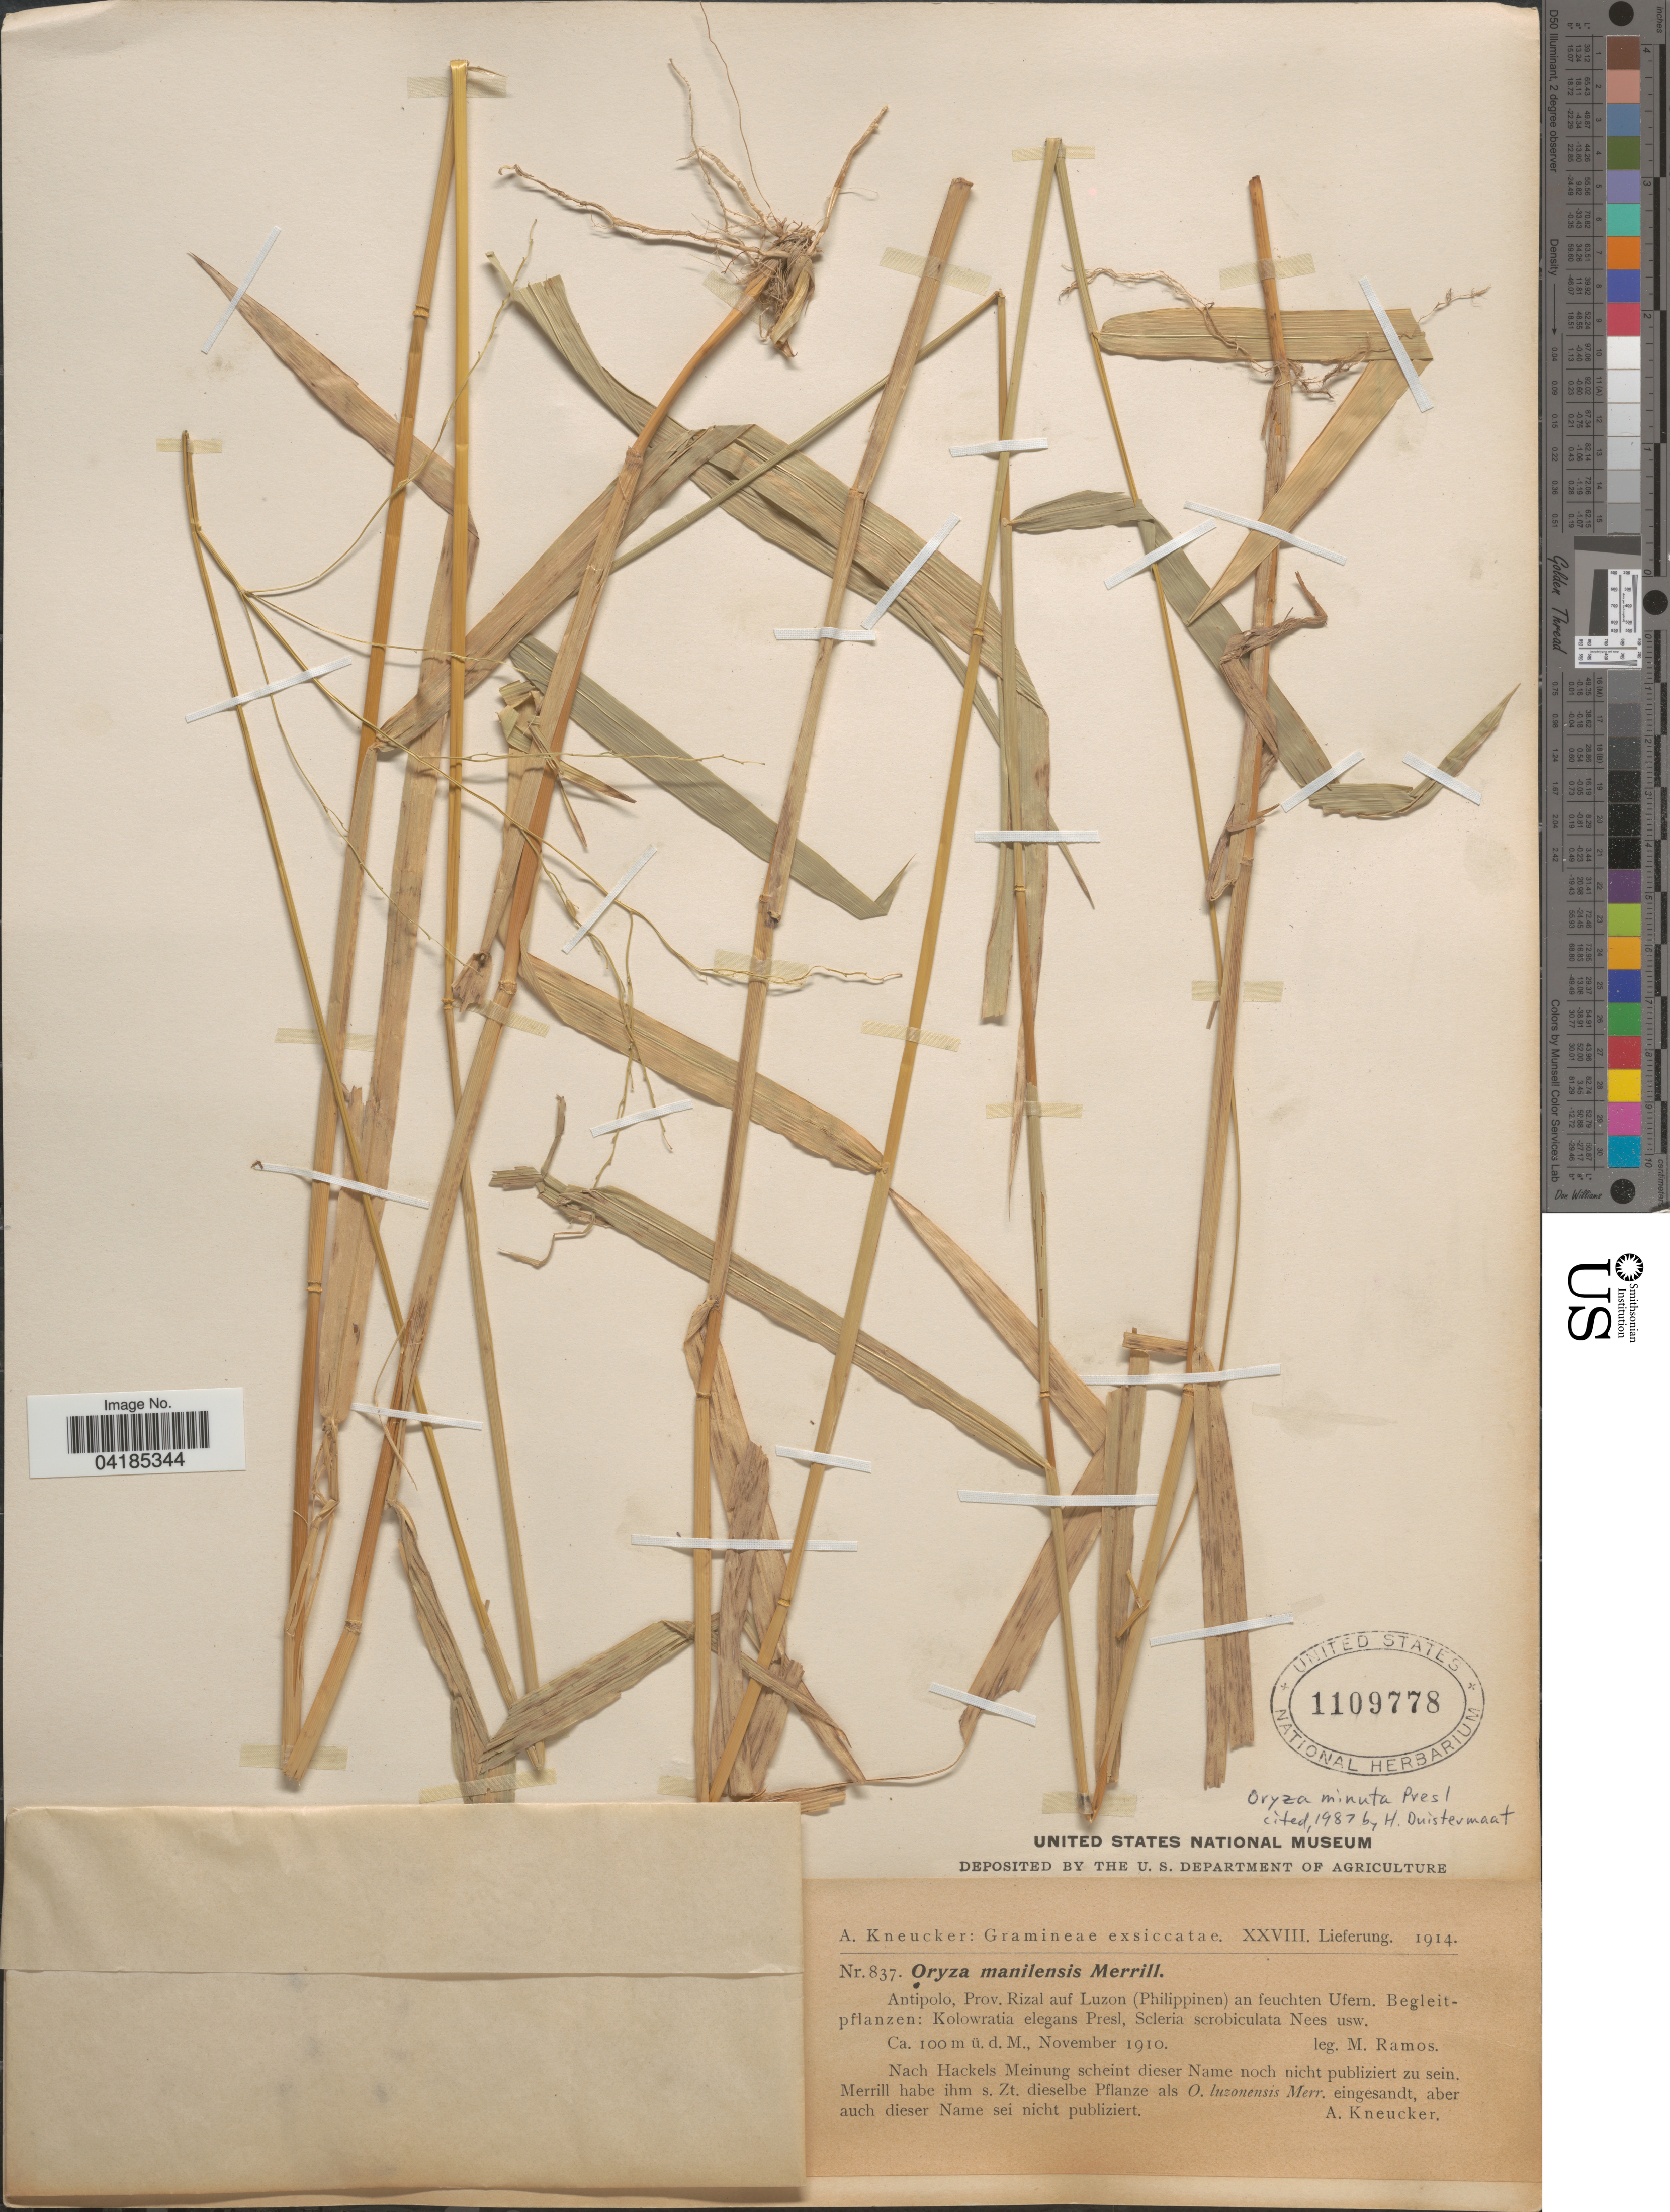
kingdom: Plantae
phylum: Tracheophyta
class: Liliopsida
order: Poales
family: Poaceae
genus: Oryza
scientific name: Oryza latifolia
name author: Desv.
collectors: A. Kneucker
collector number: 837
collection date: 1910-11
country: Philippines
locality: Antipolo, Prov. Rizal auf Luzon (Philippinen) an feuchten Ufern. Begleitpflanzen: Kolowratia elegans Presl, Scleria scrobiculata Nees usw.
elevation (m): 100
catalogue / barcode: US 1109778